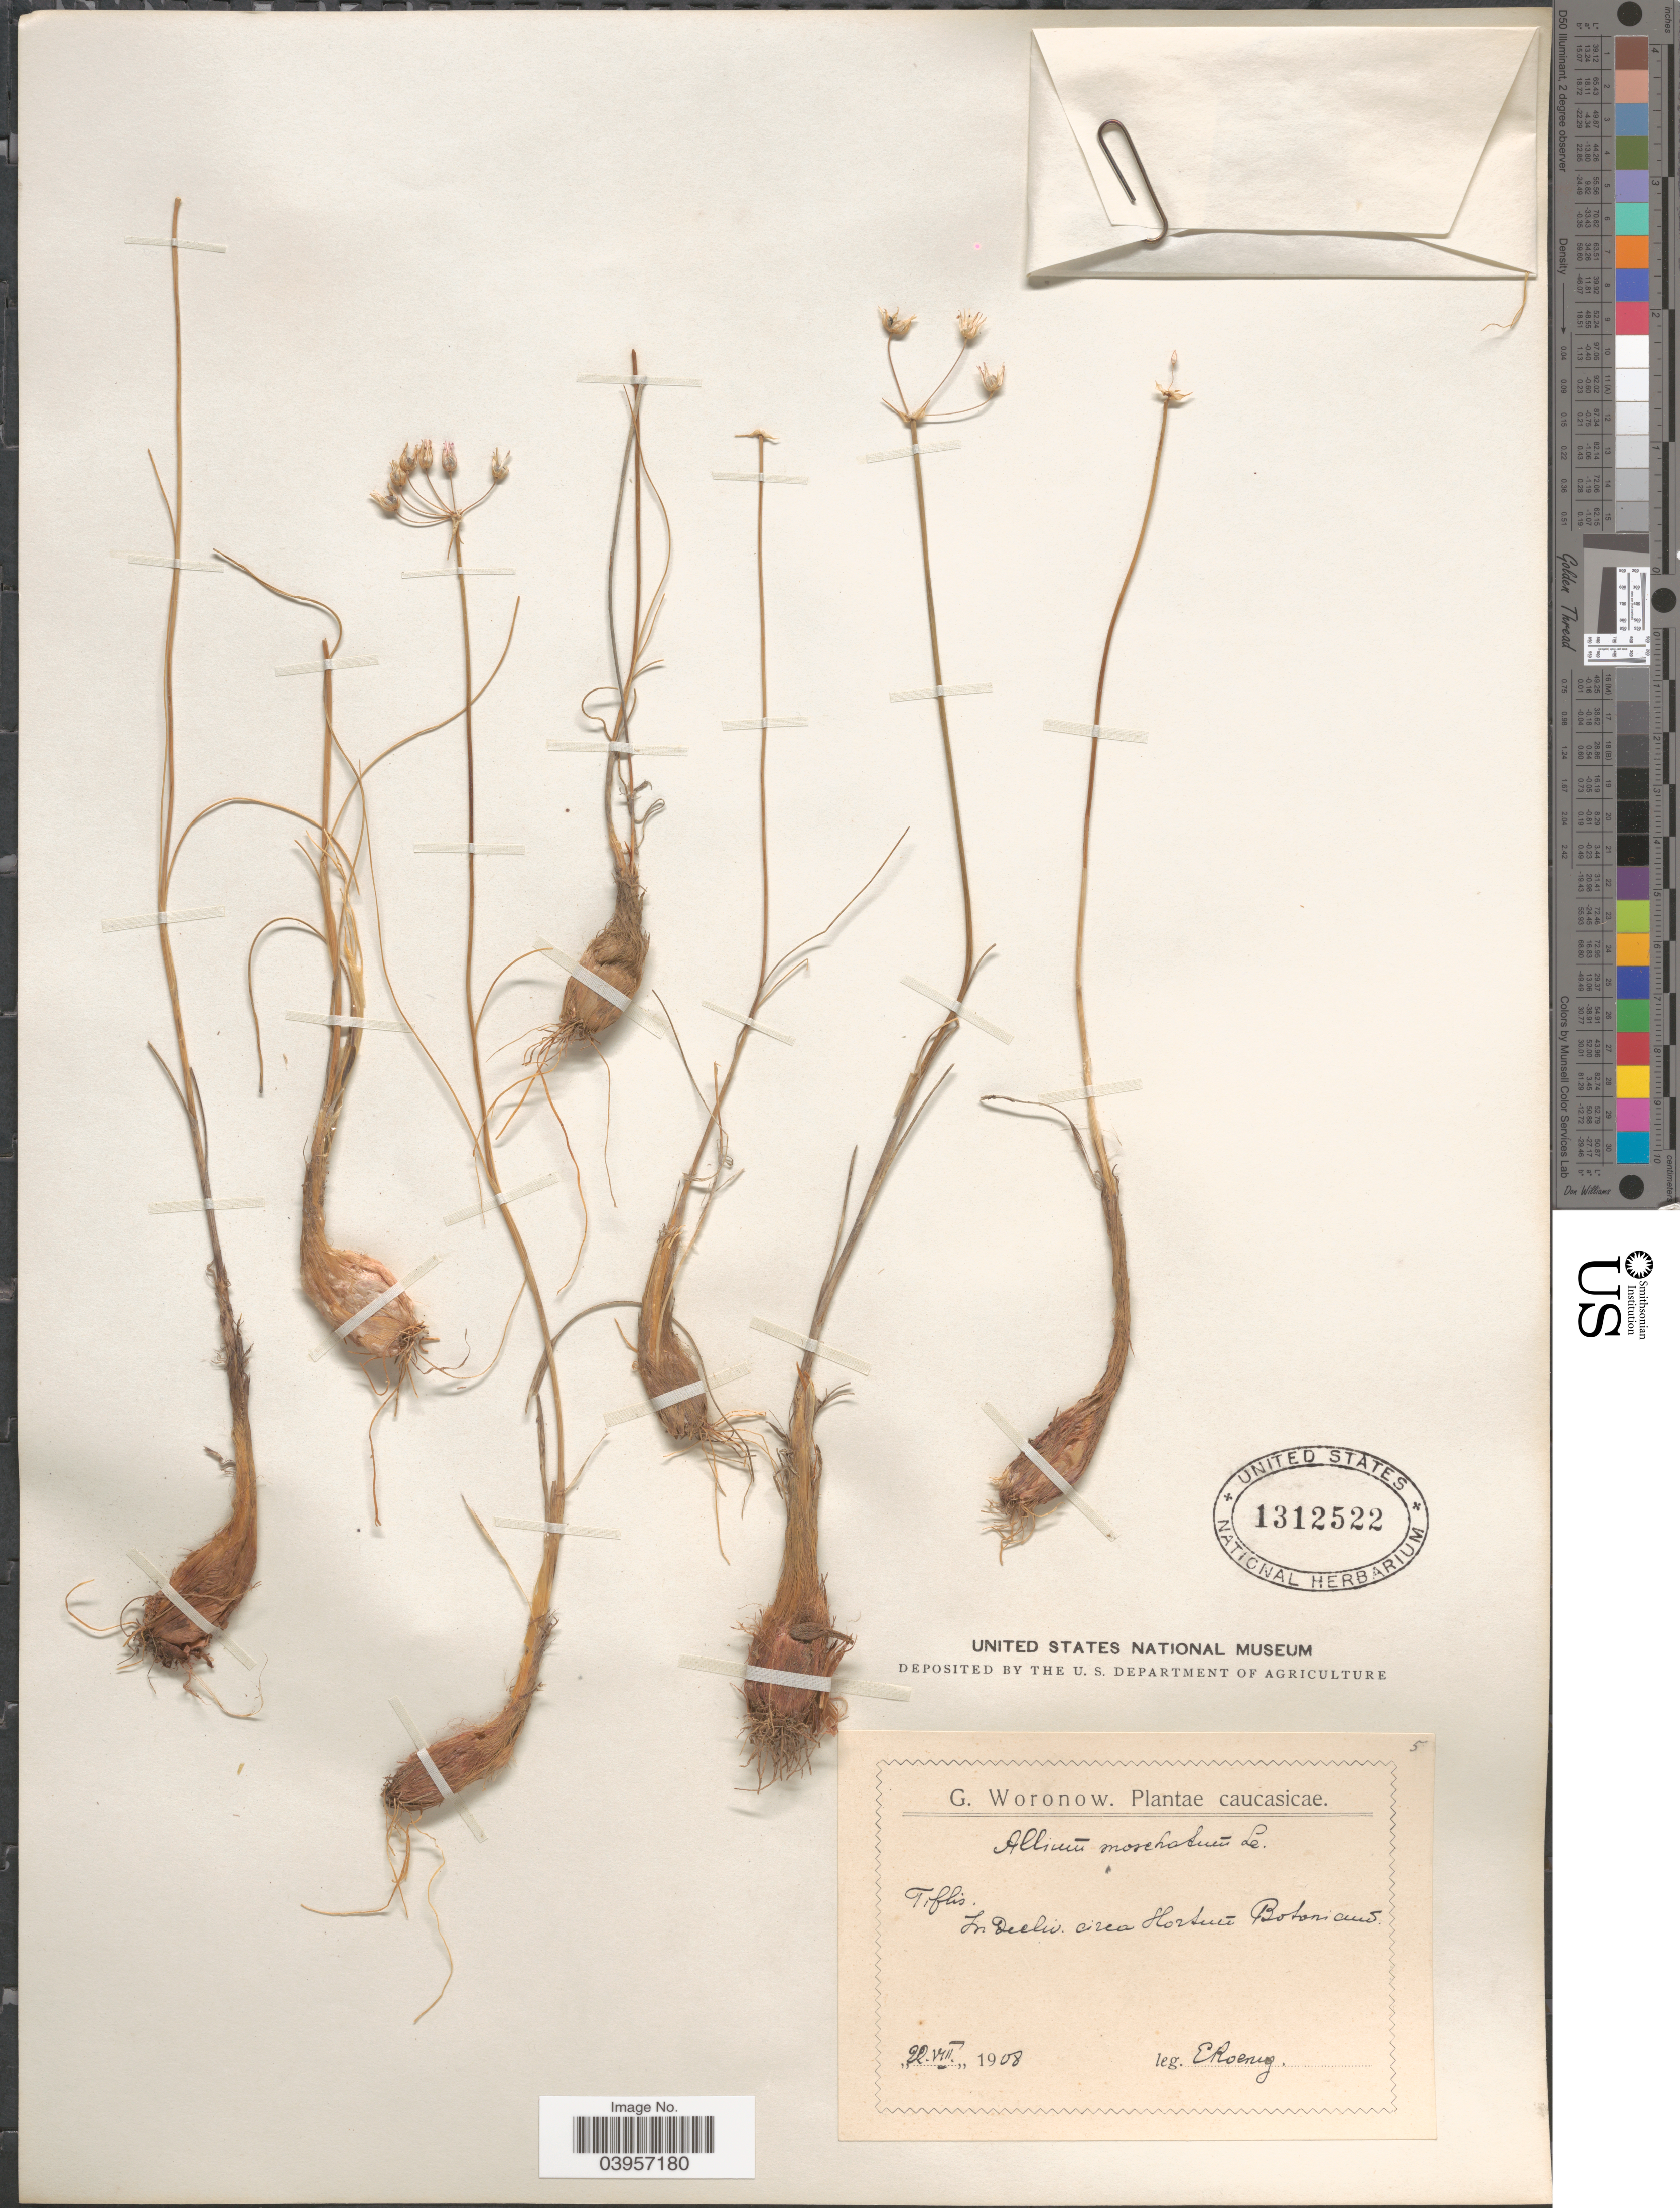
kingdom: Plantae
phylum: Tracheophyta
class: Liliopsida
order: Asparagales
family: Amaryllidaceae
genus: Allium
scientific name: Allium moschatum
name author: L.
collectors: E. Koenig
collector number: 5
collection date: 1908-08-22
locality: Caucasicae. In decliv. circa Hortus Botonicus.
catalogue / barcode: US 1312522